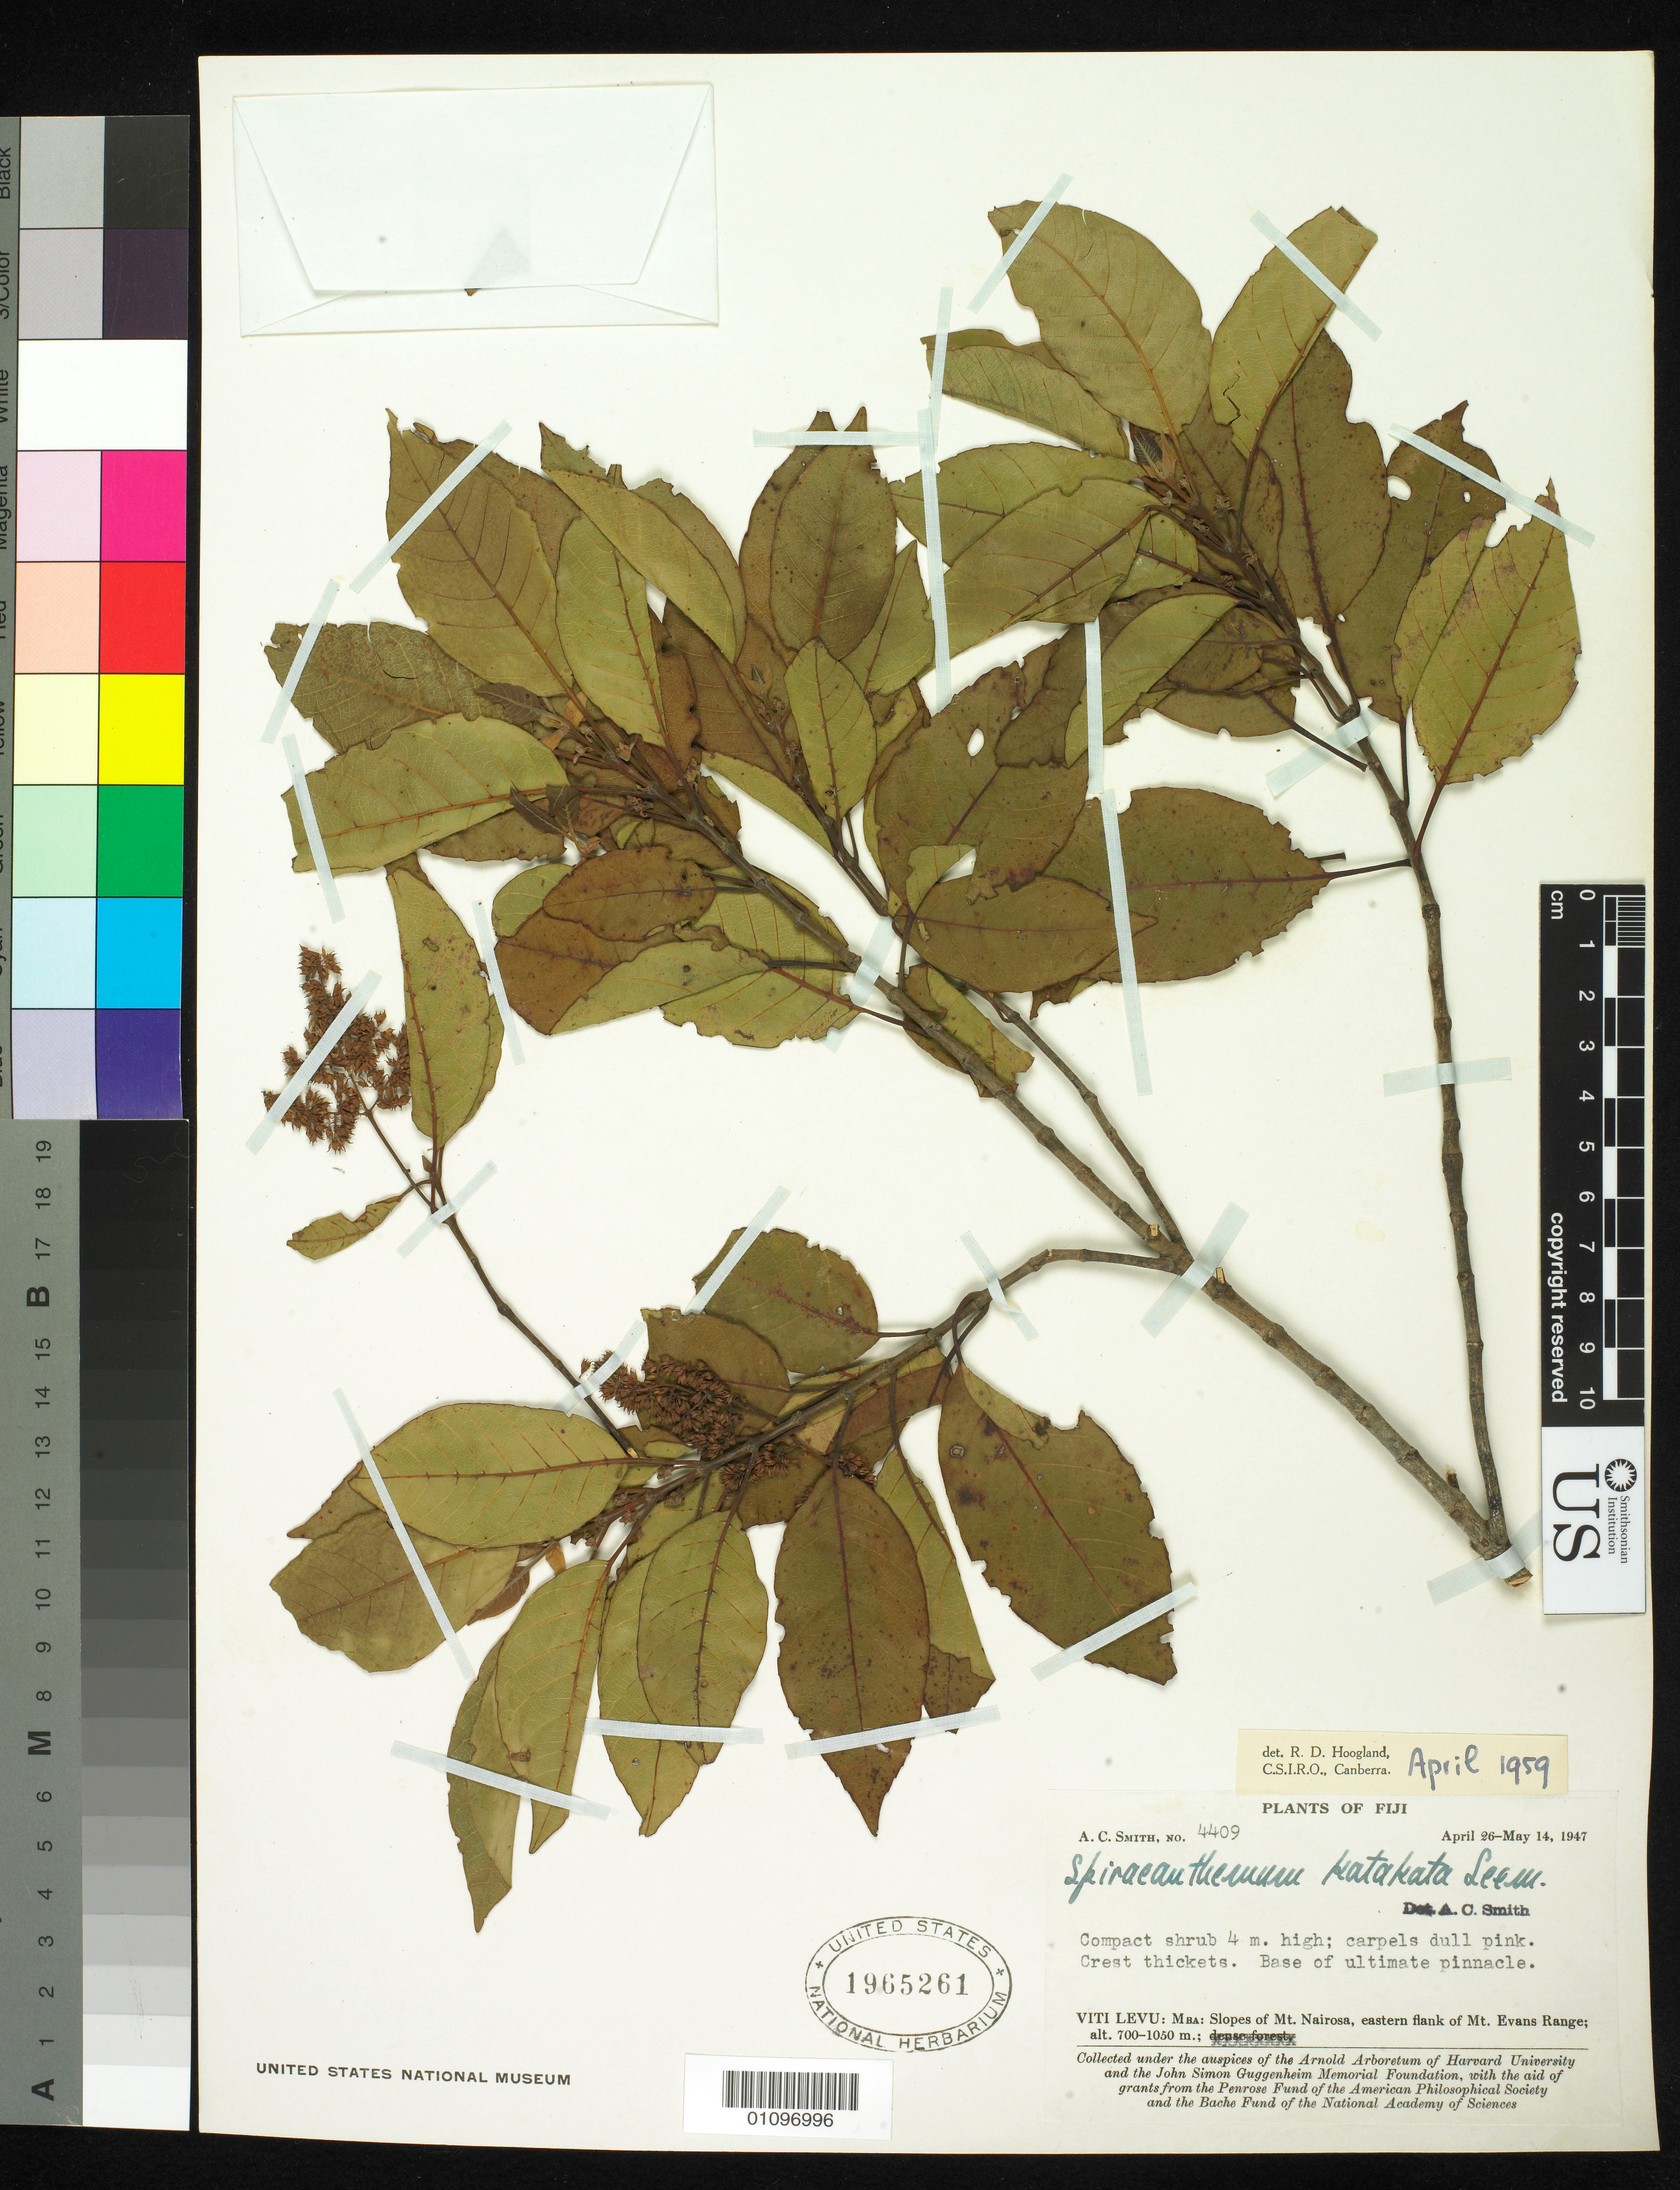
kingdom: Plantae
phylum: Tracheophyta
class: Magnoliopsida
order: Oxalidales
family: Cunoniaceae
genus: Spiraeanthemum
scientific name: Spiraeanthemum katakata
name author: Seem.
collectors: A. C. Smith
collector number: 4409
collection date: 1947-04-26/1947-05-14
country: Fiji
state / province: Mba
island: Viti Levu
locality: Slopes of Mt. Nairosa, Eastern flank of Mt. Evans Range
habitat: crest thickets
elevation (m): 700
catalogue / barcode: US 1965261